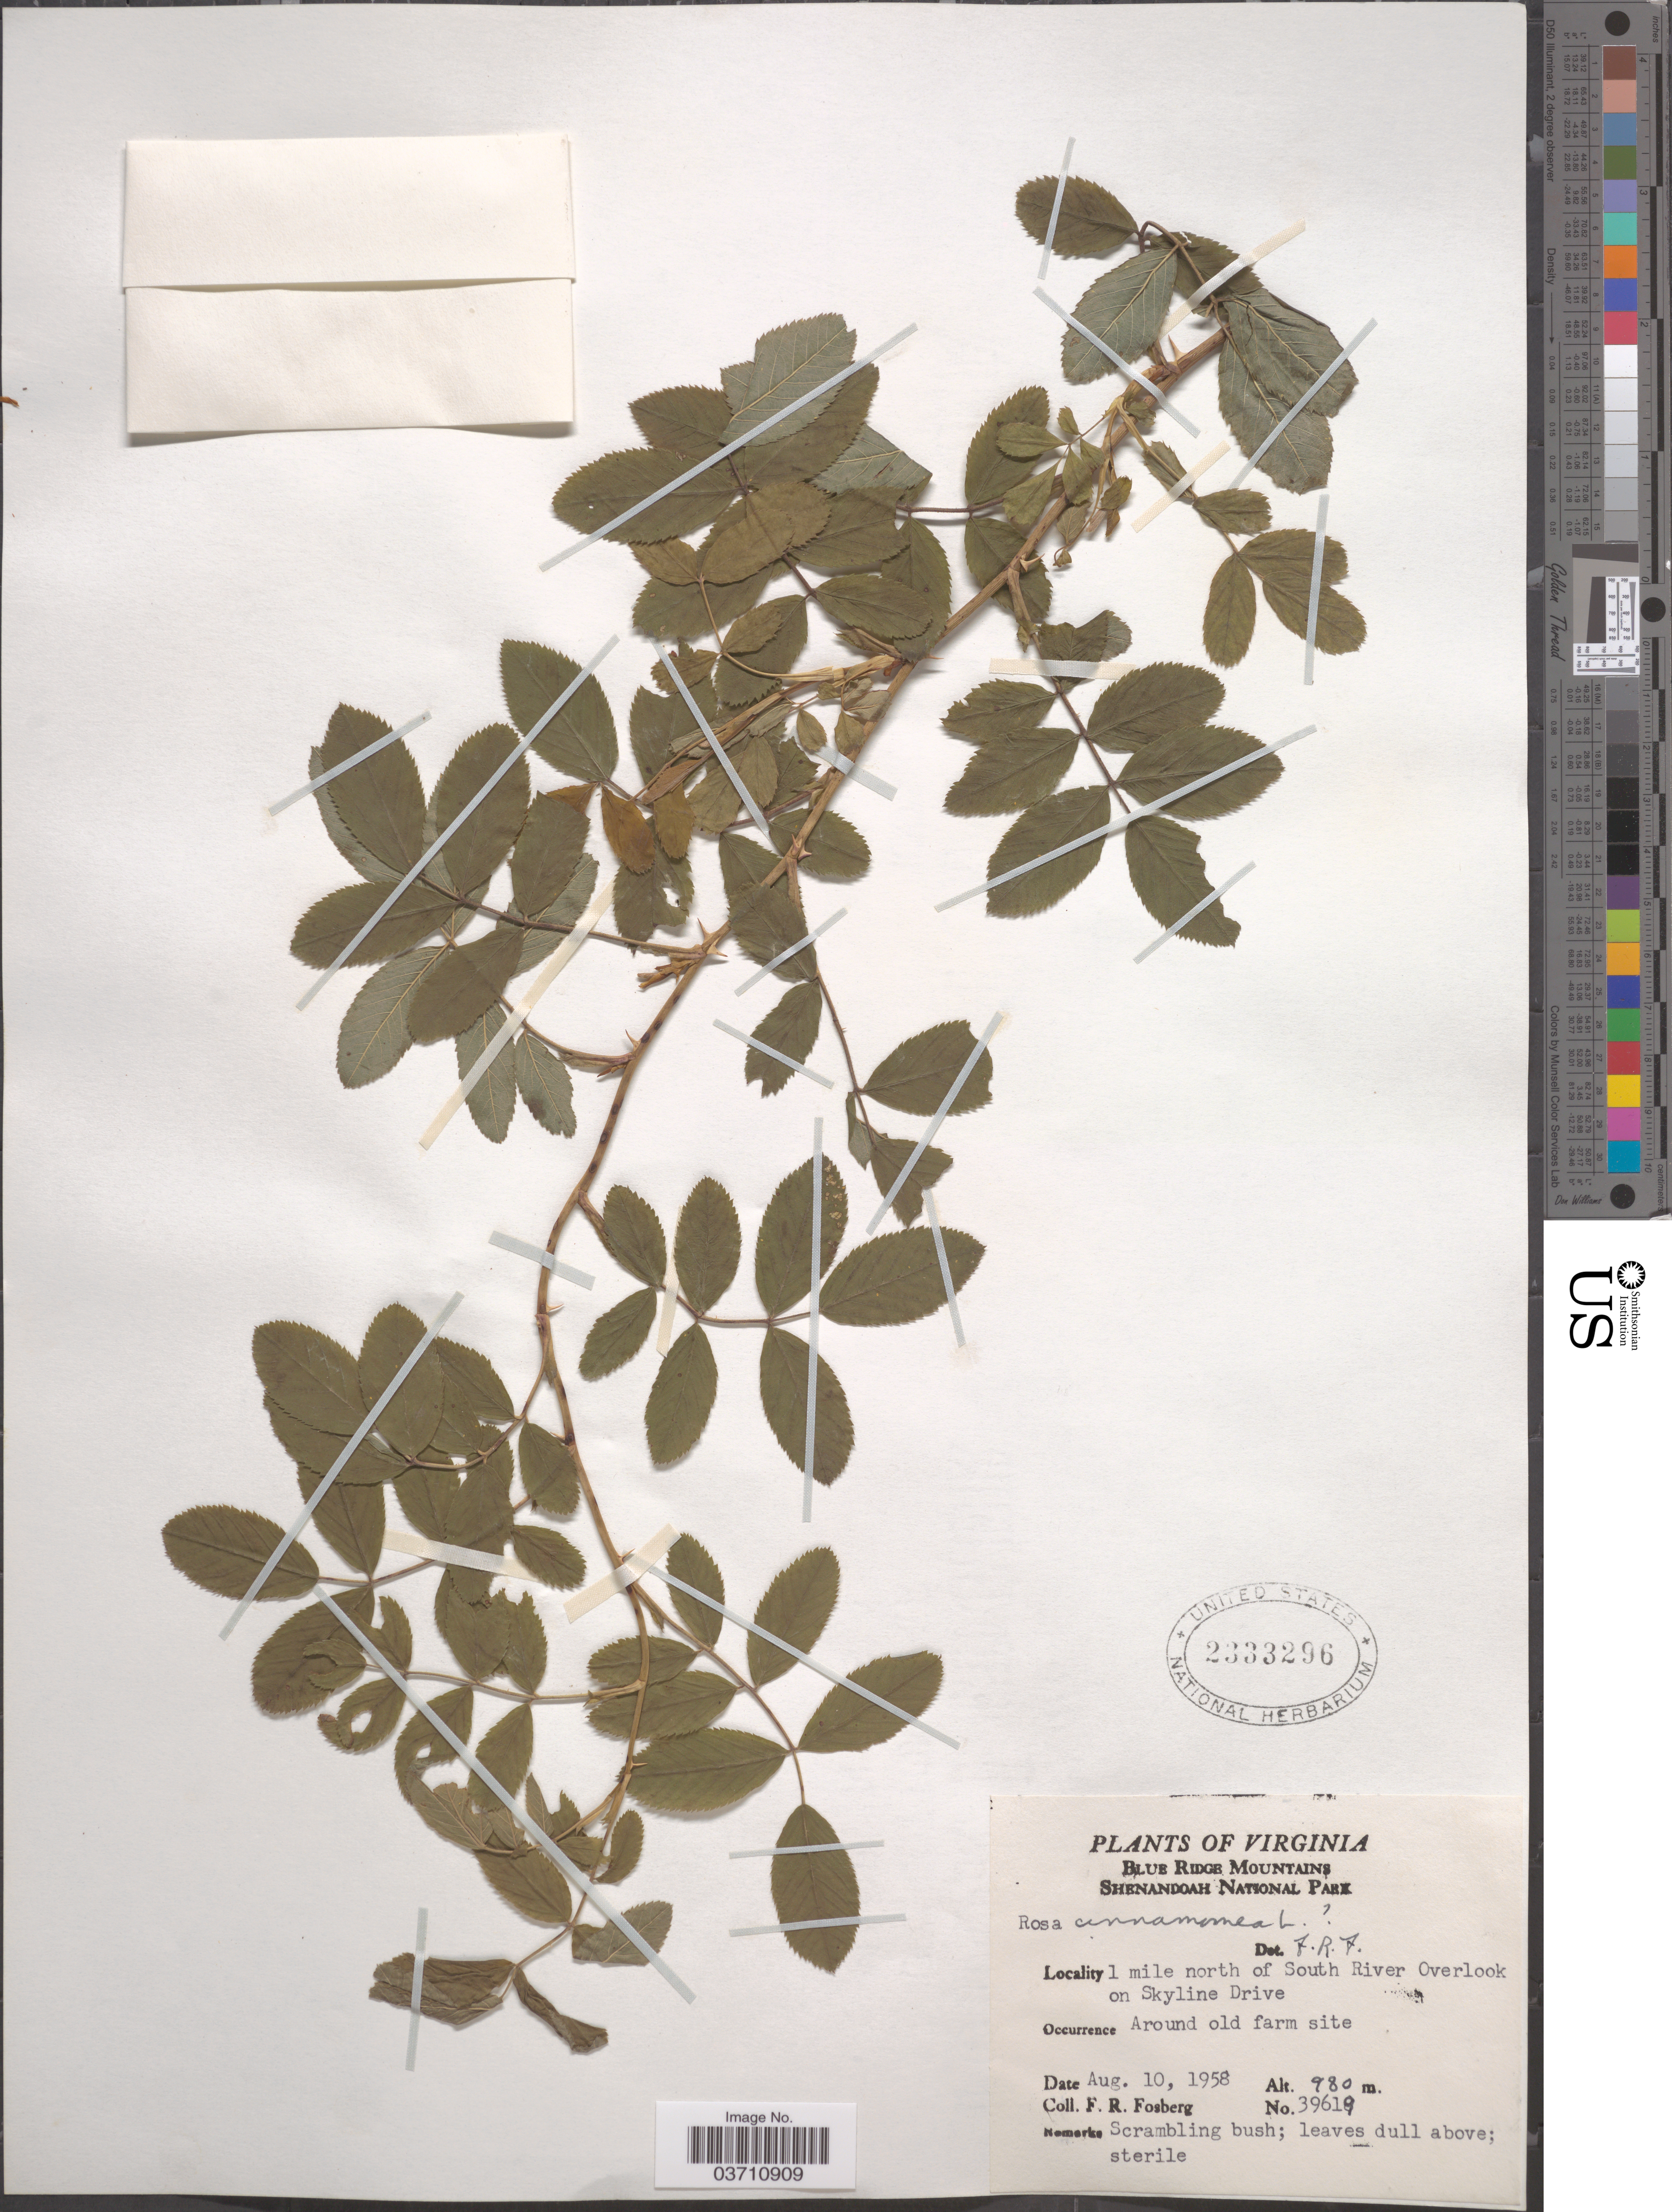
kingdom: Plantae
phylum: Tracheophyta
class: Magnoliopsida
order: Rosales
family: Rosaceae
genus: Rosa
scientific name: Rosa cinnamomea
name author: L.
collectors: F. R. Fosberg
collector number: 39619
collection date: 1958-08-10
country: United States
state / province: Virginia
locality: Blue Ridge Mountains. Shenandoah National Park. 1 mile north of South River Overlook on Skyline Drive.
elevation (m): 980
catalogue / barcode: US 2333296